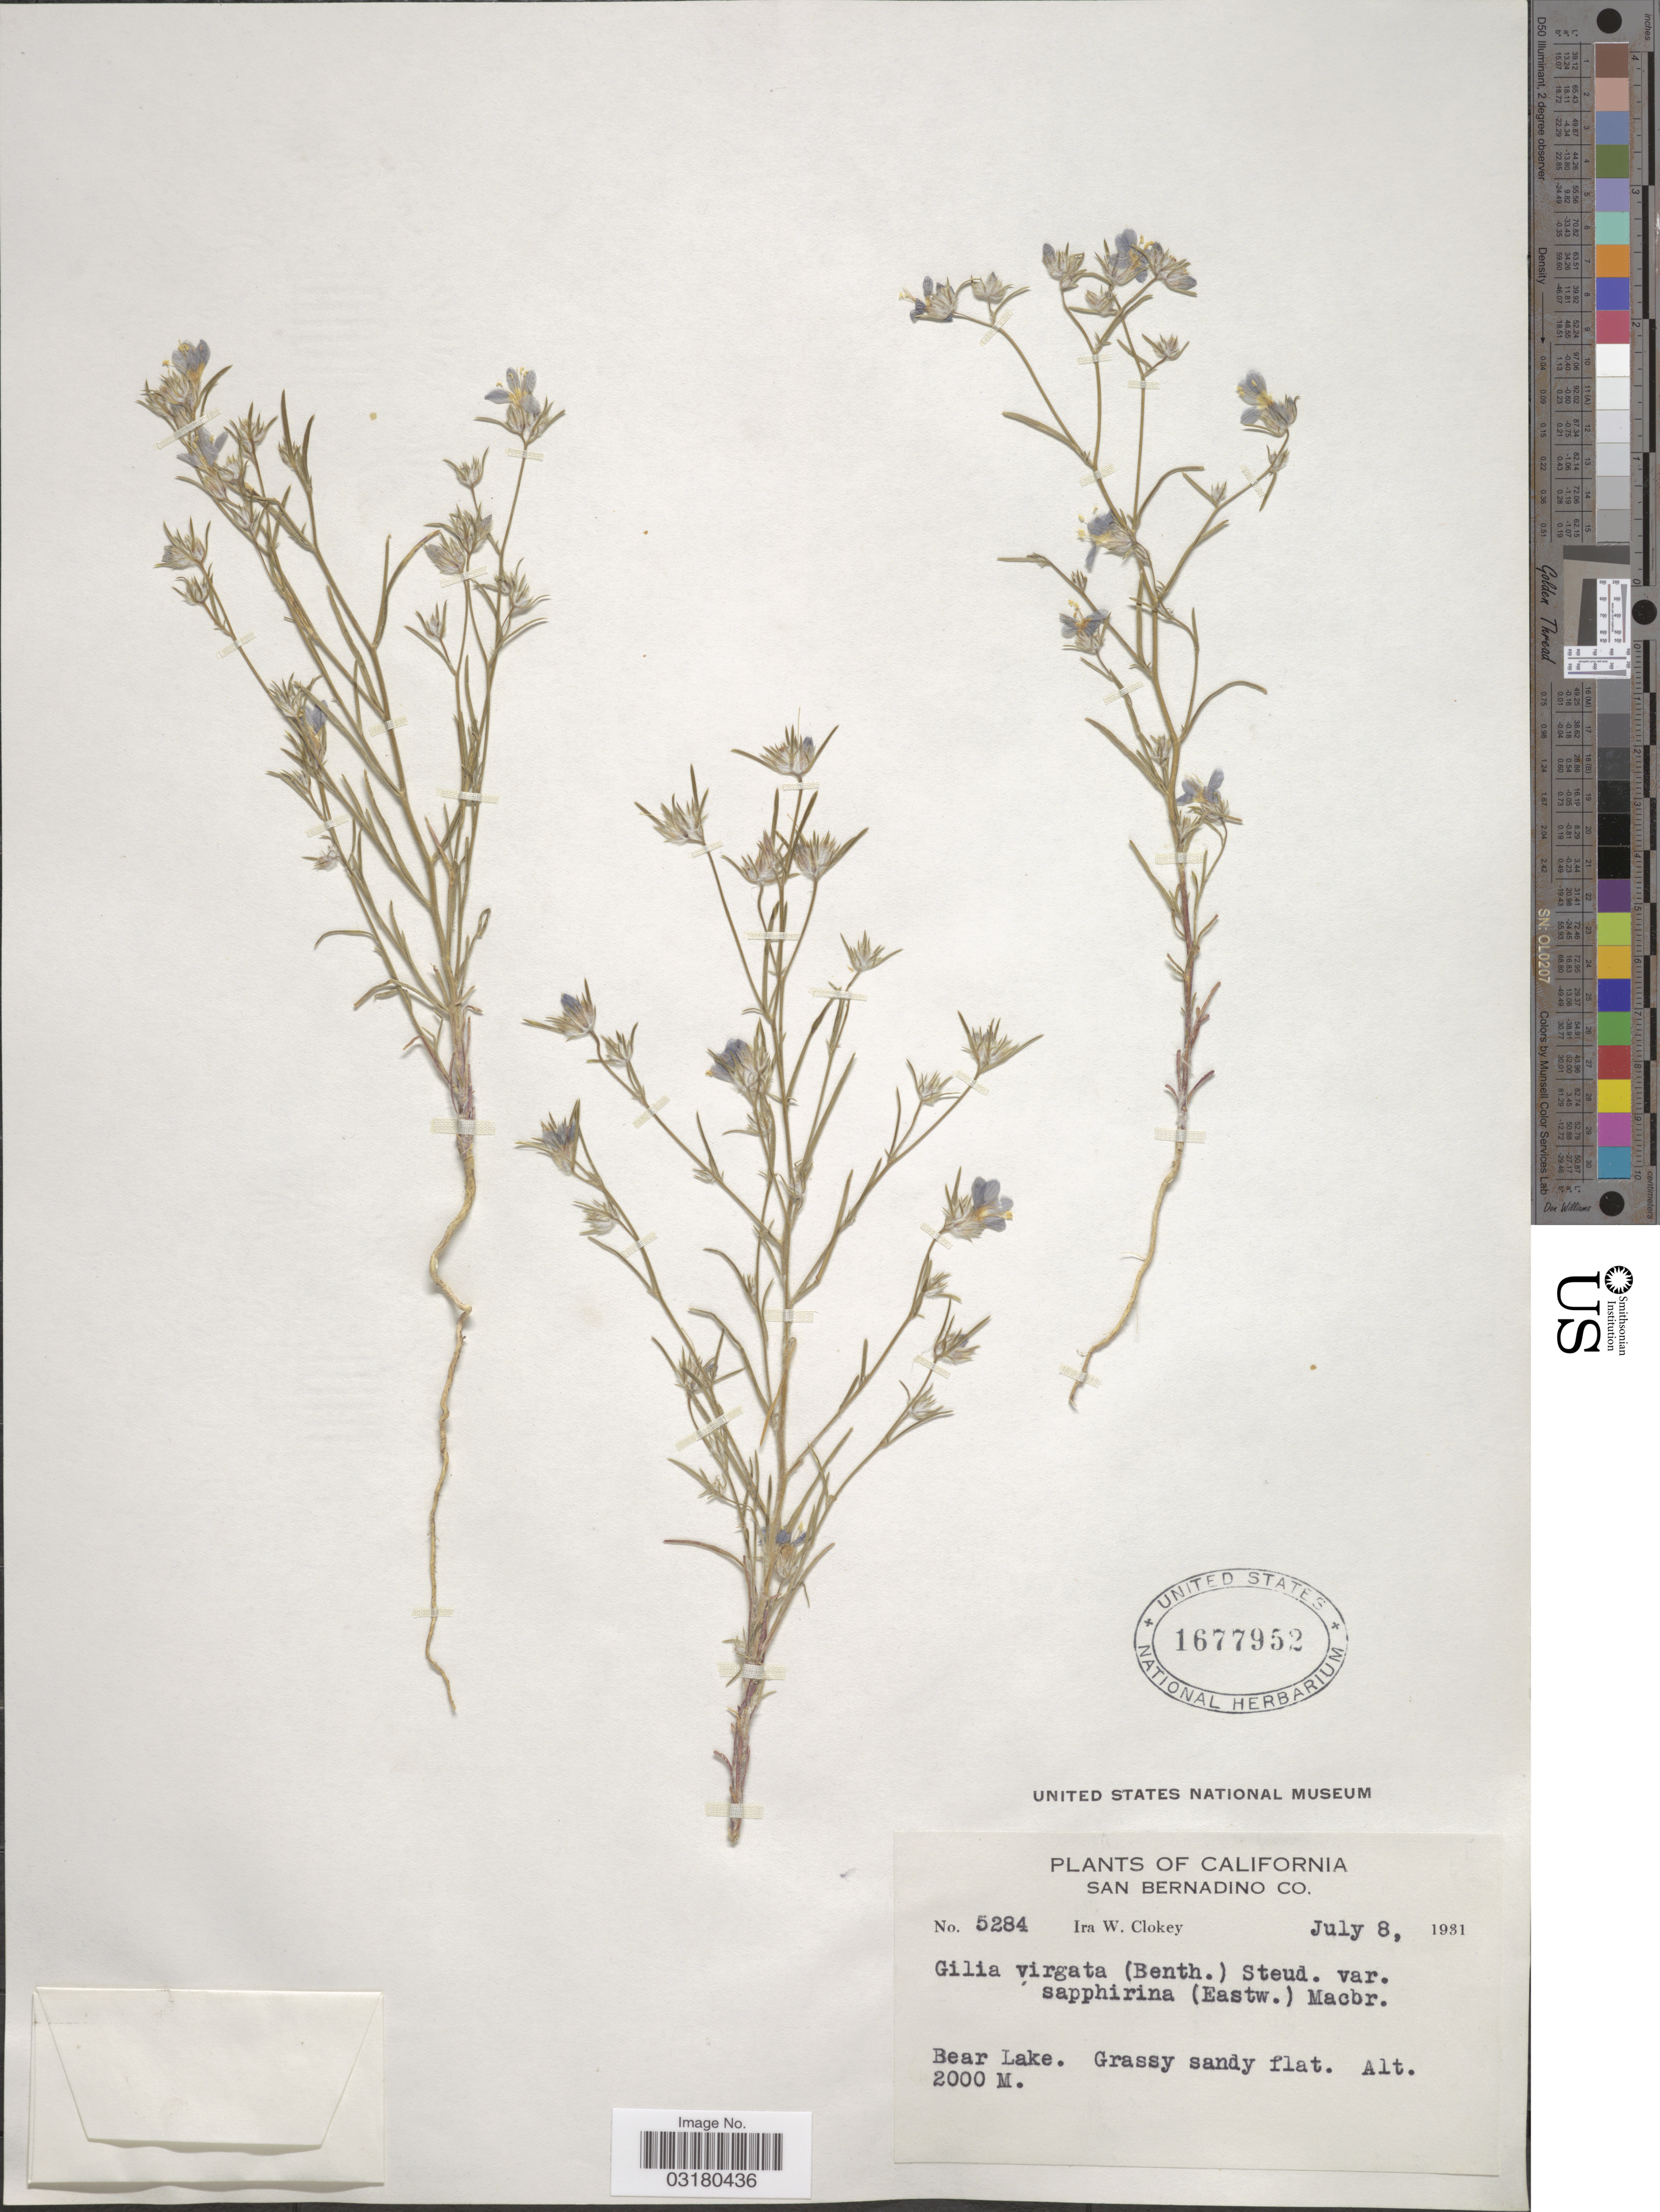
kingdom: Plantae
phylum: Tracheophyta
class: Magnoliopsida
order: Ericales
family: Polemoniaceae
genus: Eriastrum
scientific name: Eriastrum sapphirinum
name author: (Eastw.) H. Mason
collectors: I. W. Clokey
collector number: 5284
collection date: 1931-07-08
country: United States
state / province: California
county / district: San Bernardino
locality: San Bernardino Co. Bear Lake.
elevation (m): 2000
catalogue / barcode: US 1677952